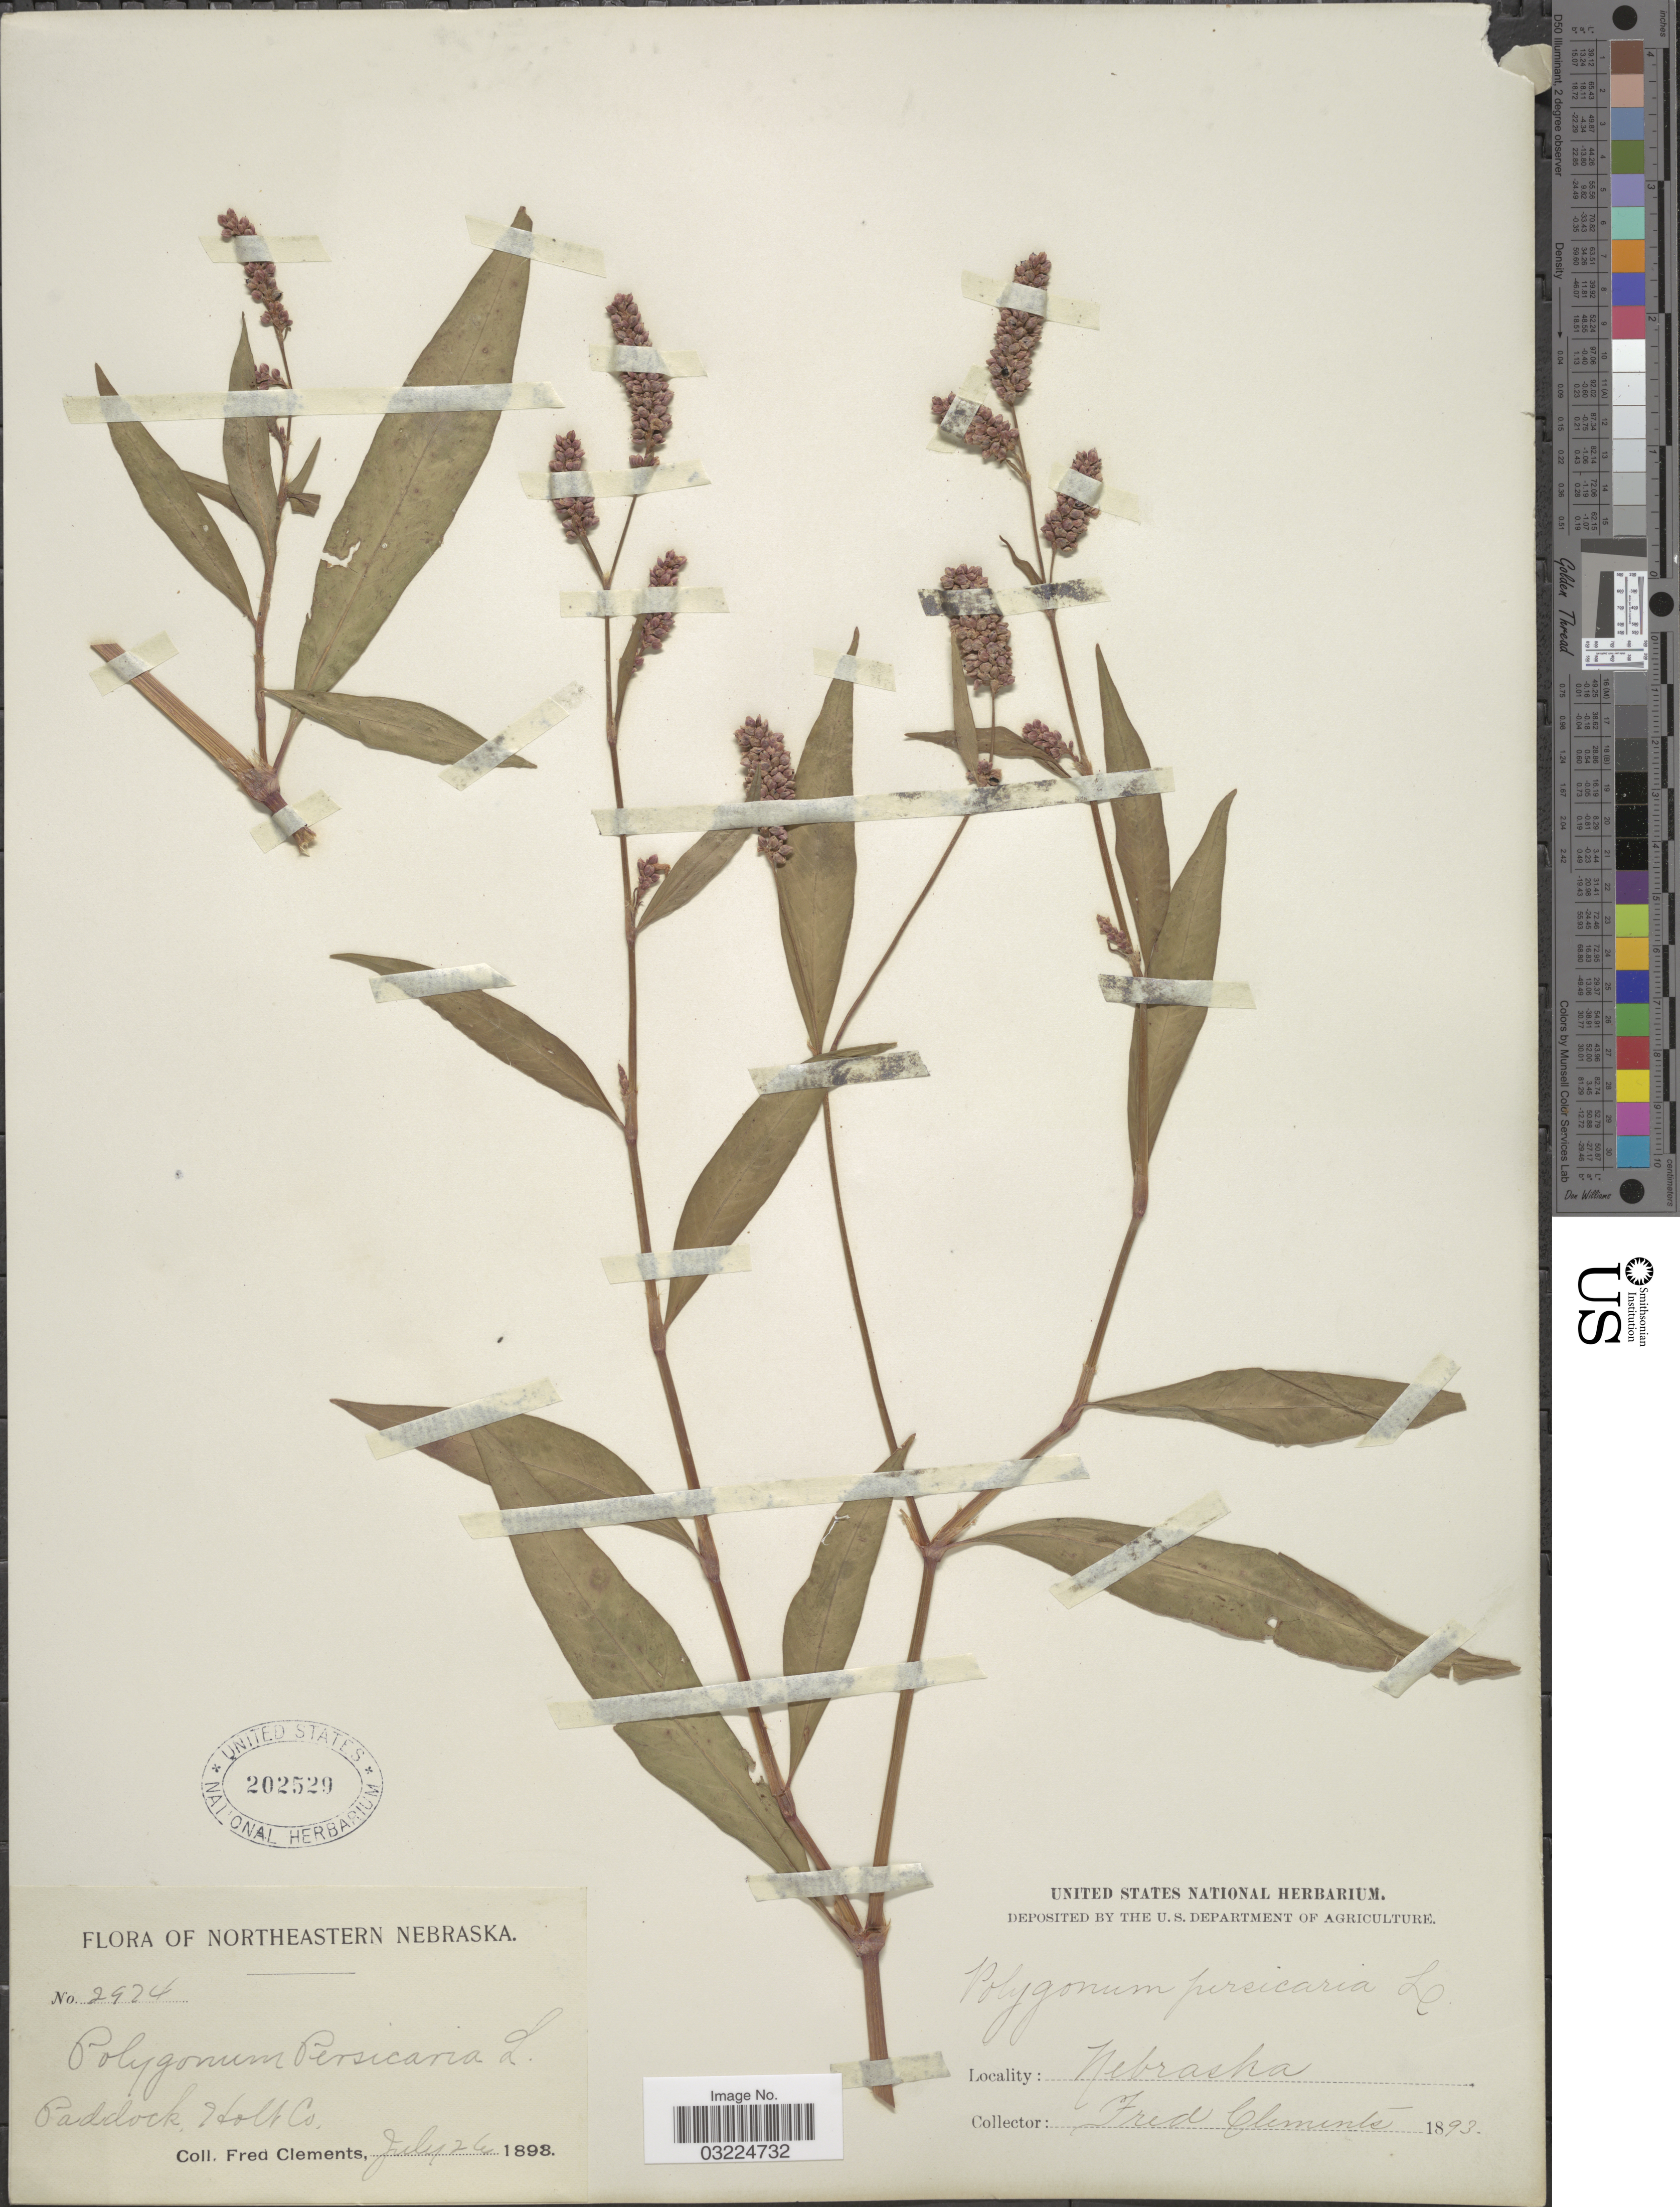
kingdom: Plantae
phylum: Tracheophyta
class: Magnoliopsida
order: Caryophyllales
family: Polygonaceae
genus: Persicaria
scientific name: Persicaria maculosa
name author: S.F. Gray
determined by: Atha, D. E.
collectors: F. Clements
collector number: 2924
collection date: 1898-07-26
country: United States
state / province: Nebraska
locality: Northeastern Nebraska. Paddock, Holt Co.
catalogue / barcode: US 202529